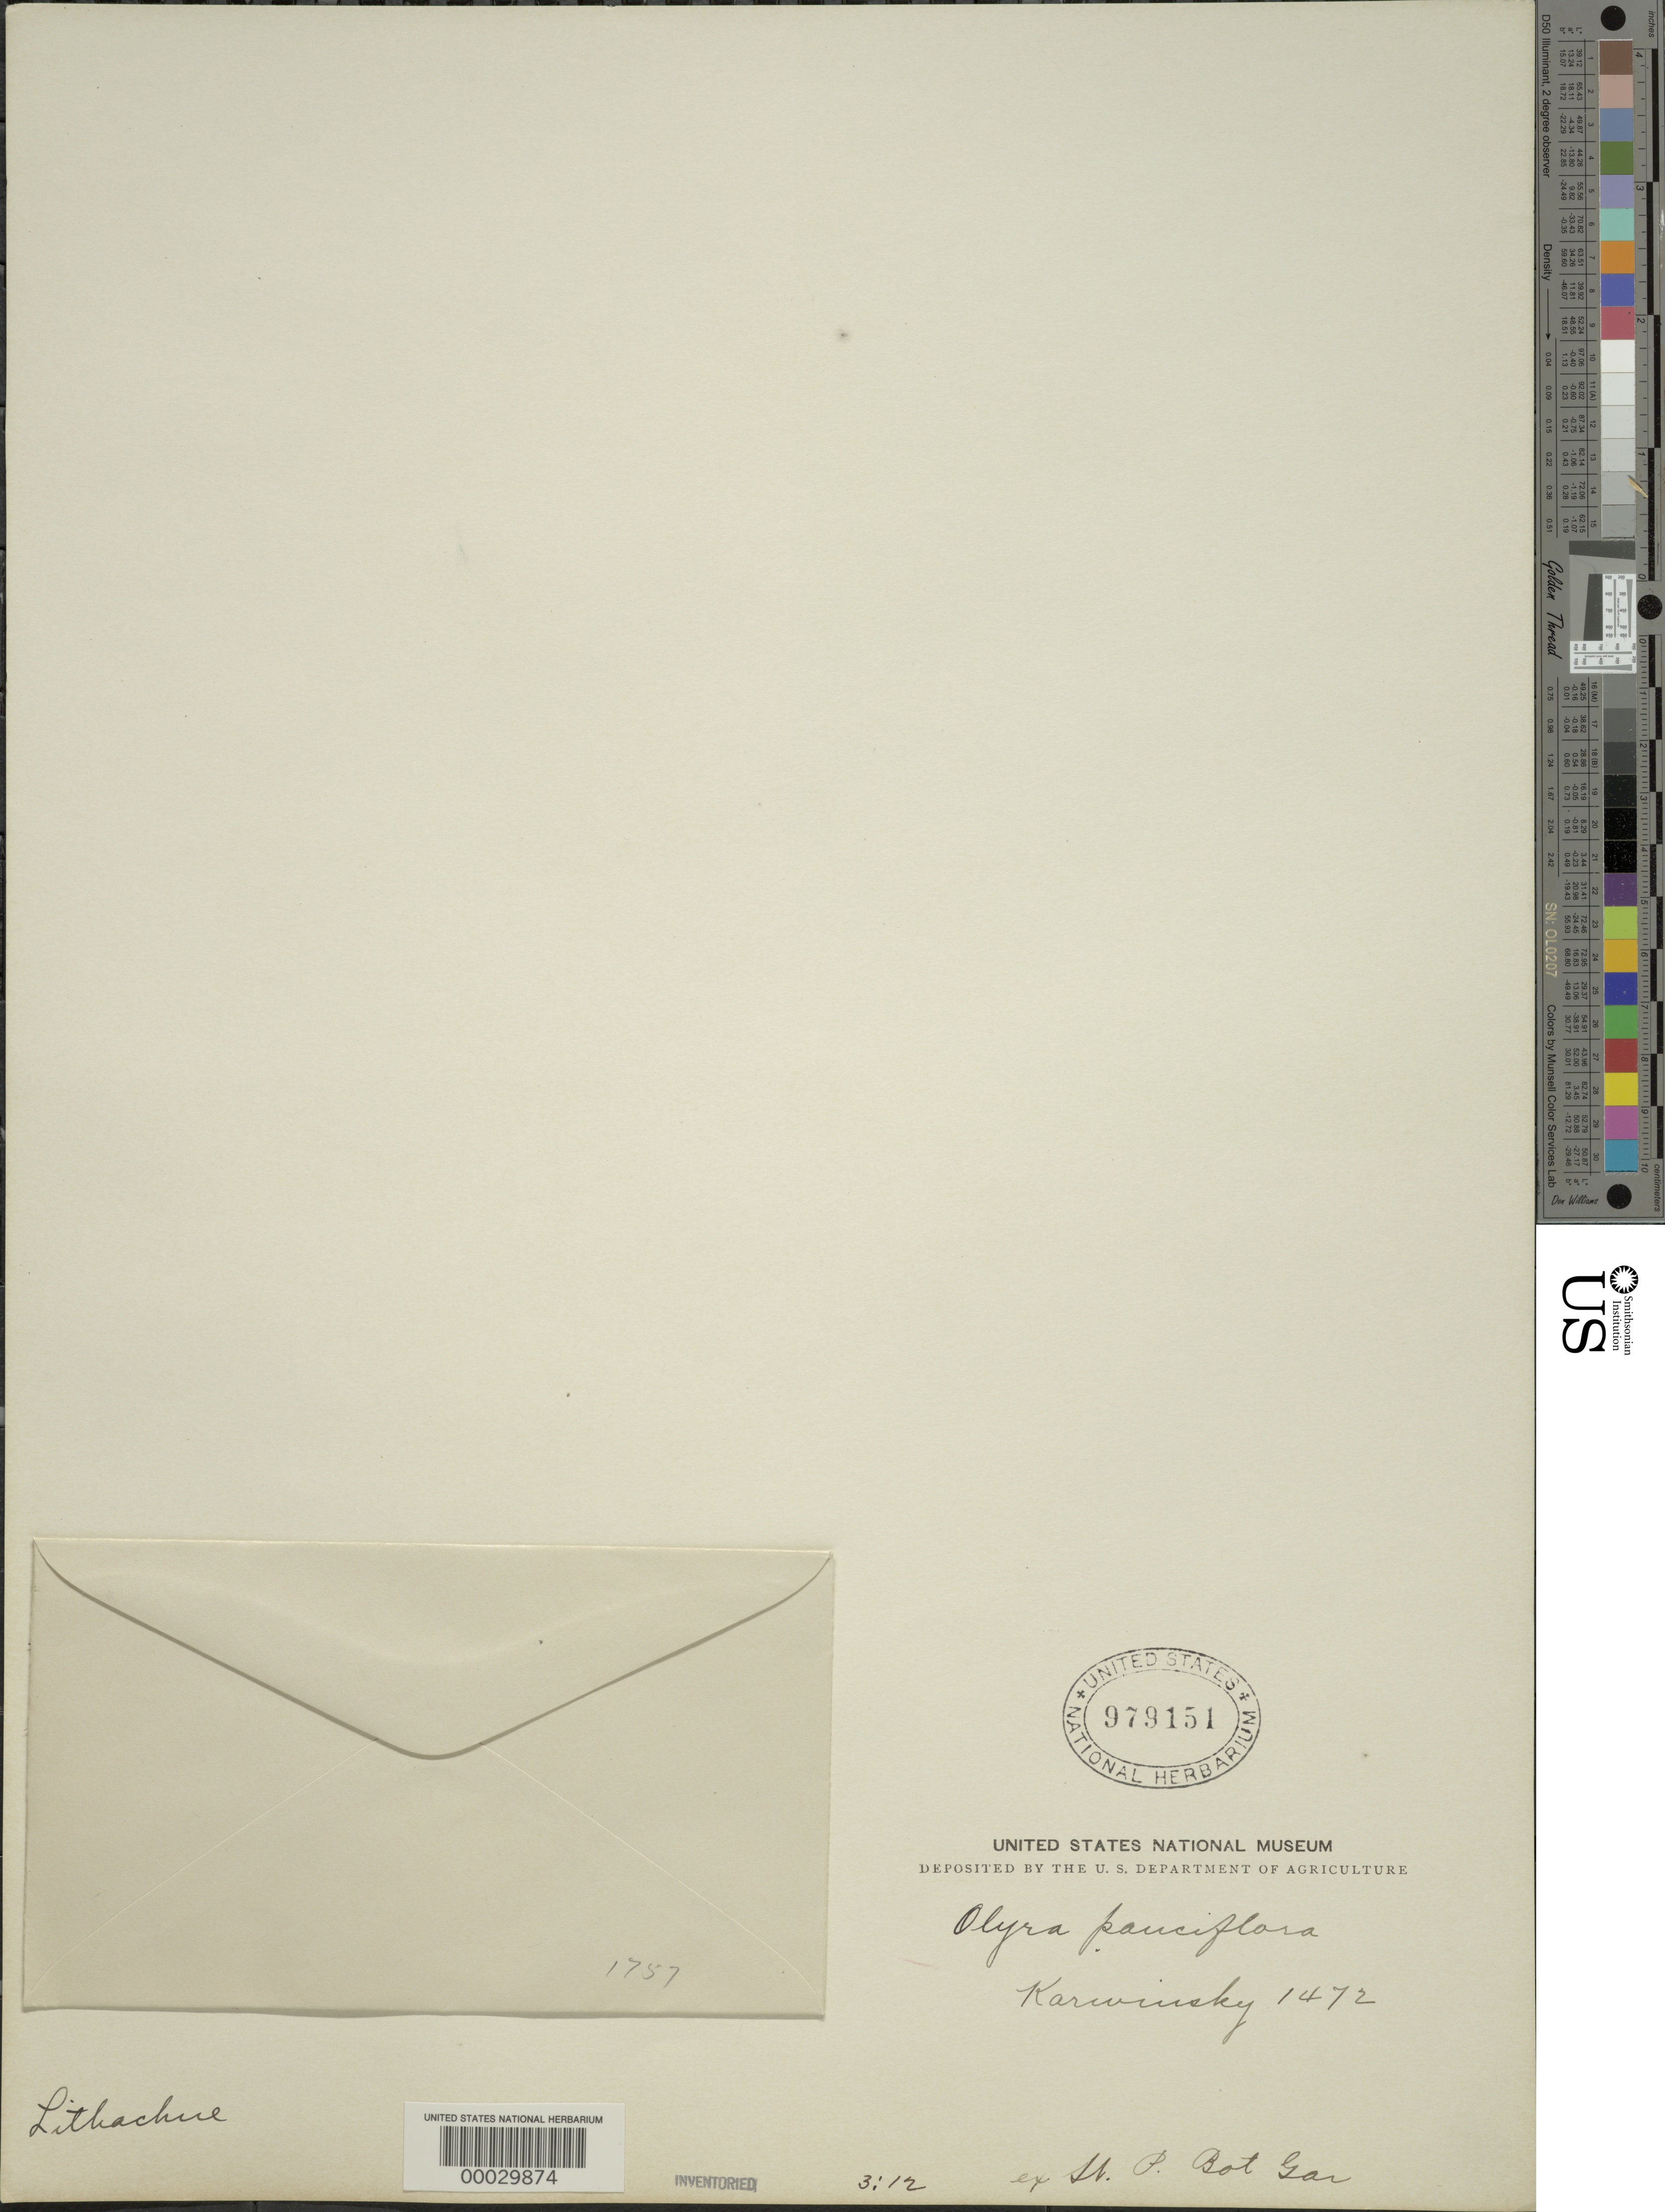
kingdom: Plantae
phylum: Tracheophyta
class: Liliopsida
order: Poales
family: Poaceae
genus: Lithachne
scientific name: Lithachne pauciflora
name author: (Sw.) P. Beauv.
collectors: W. F. Karwinski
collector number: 1472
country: United States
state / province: Massachusetts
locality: Arnold Arboretum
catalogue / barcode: US 979151